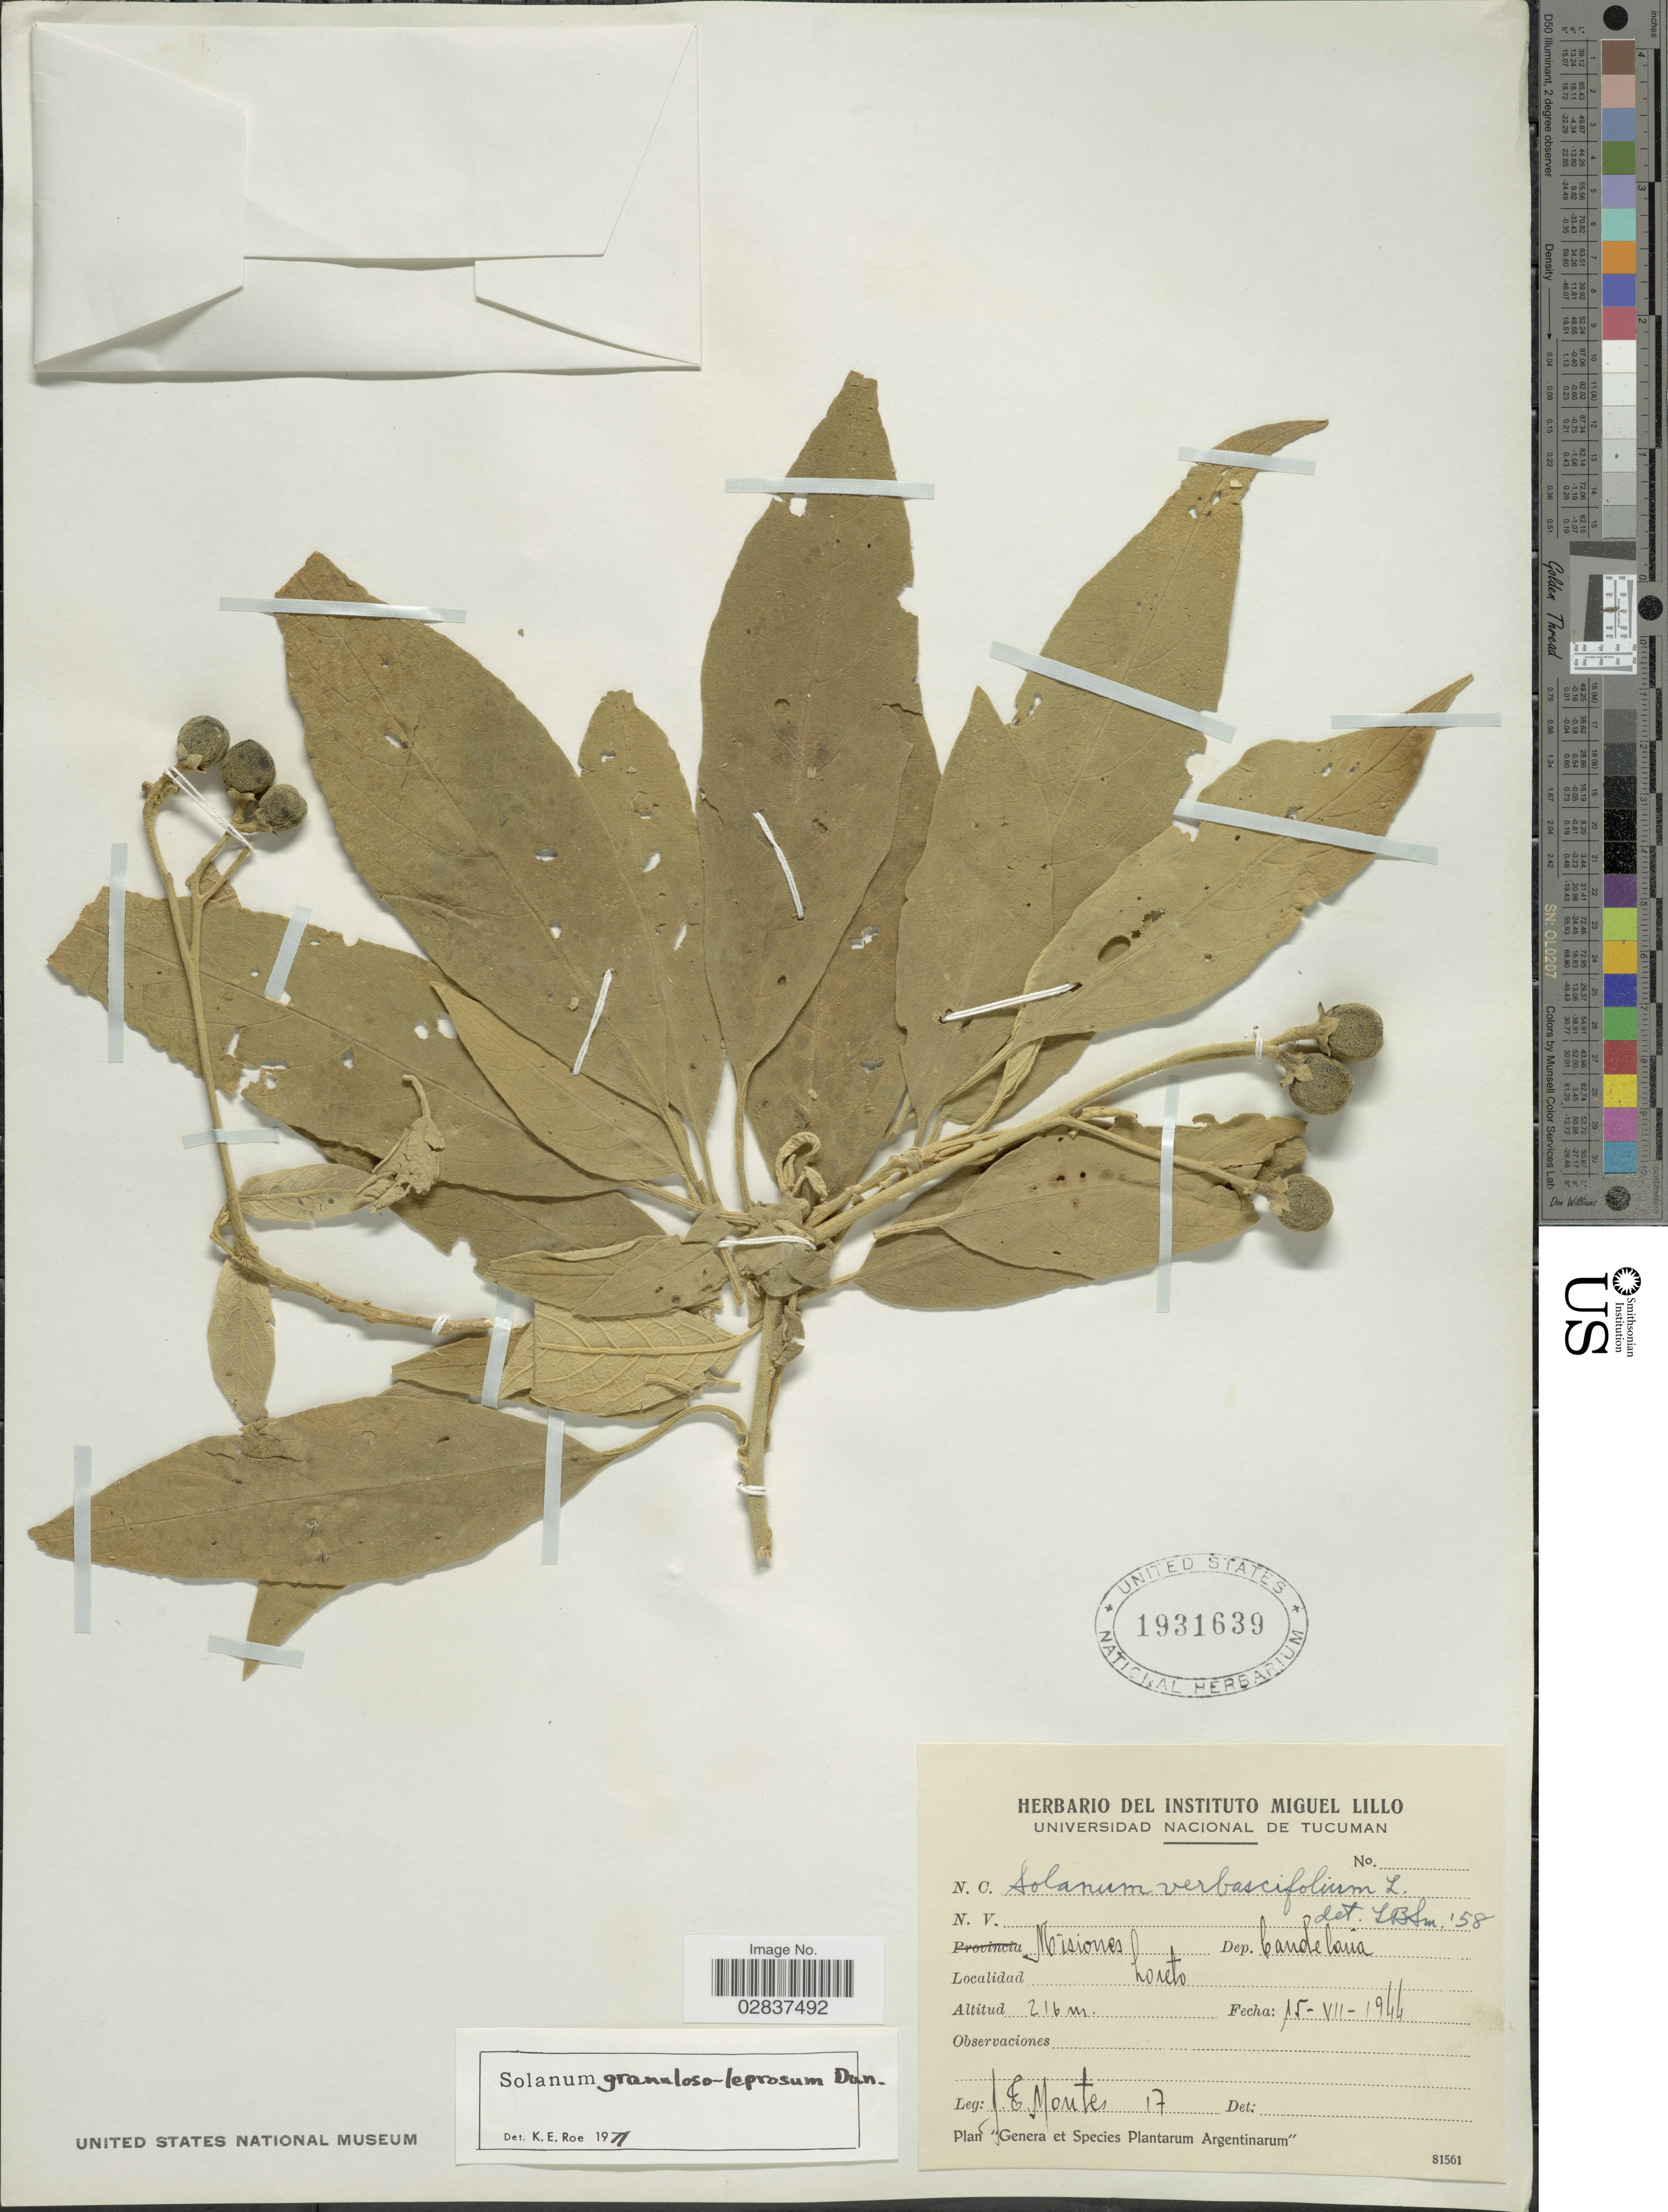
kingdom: Plantae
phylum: Tracheophyta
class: Magnoliopsida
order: Solanales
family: Solanaceae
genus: Solanum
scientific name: Solanum granuloso-leprosum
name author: Dunal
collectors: J. E. Montes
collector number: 17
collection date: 1944-07-15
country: Argentina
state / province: Misiones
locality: Dep. Candelaria, Loreto.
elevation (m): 216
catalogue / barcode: US 1931639